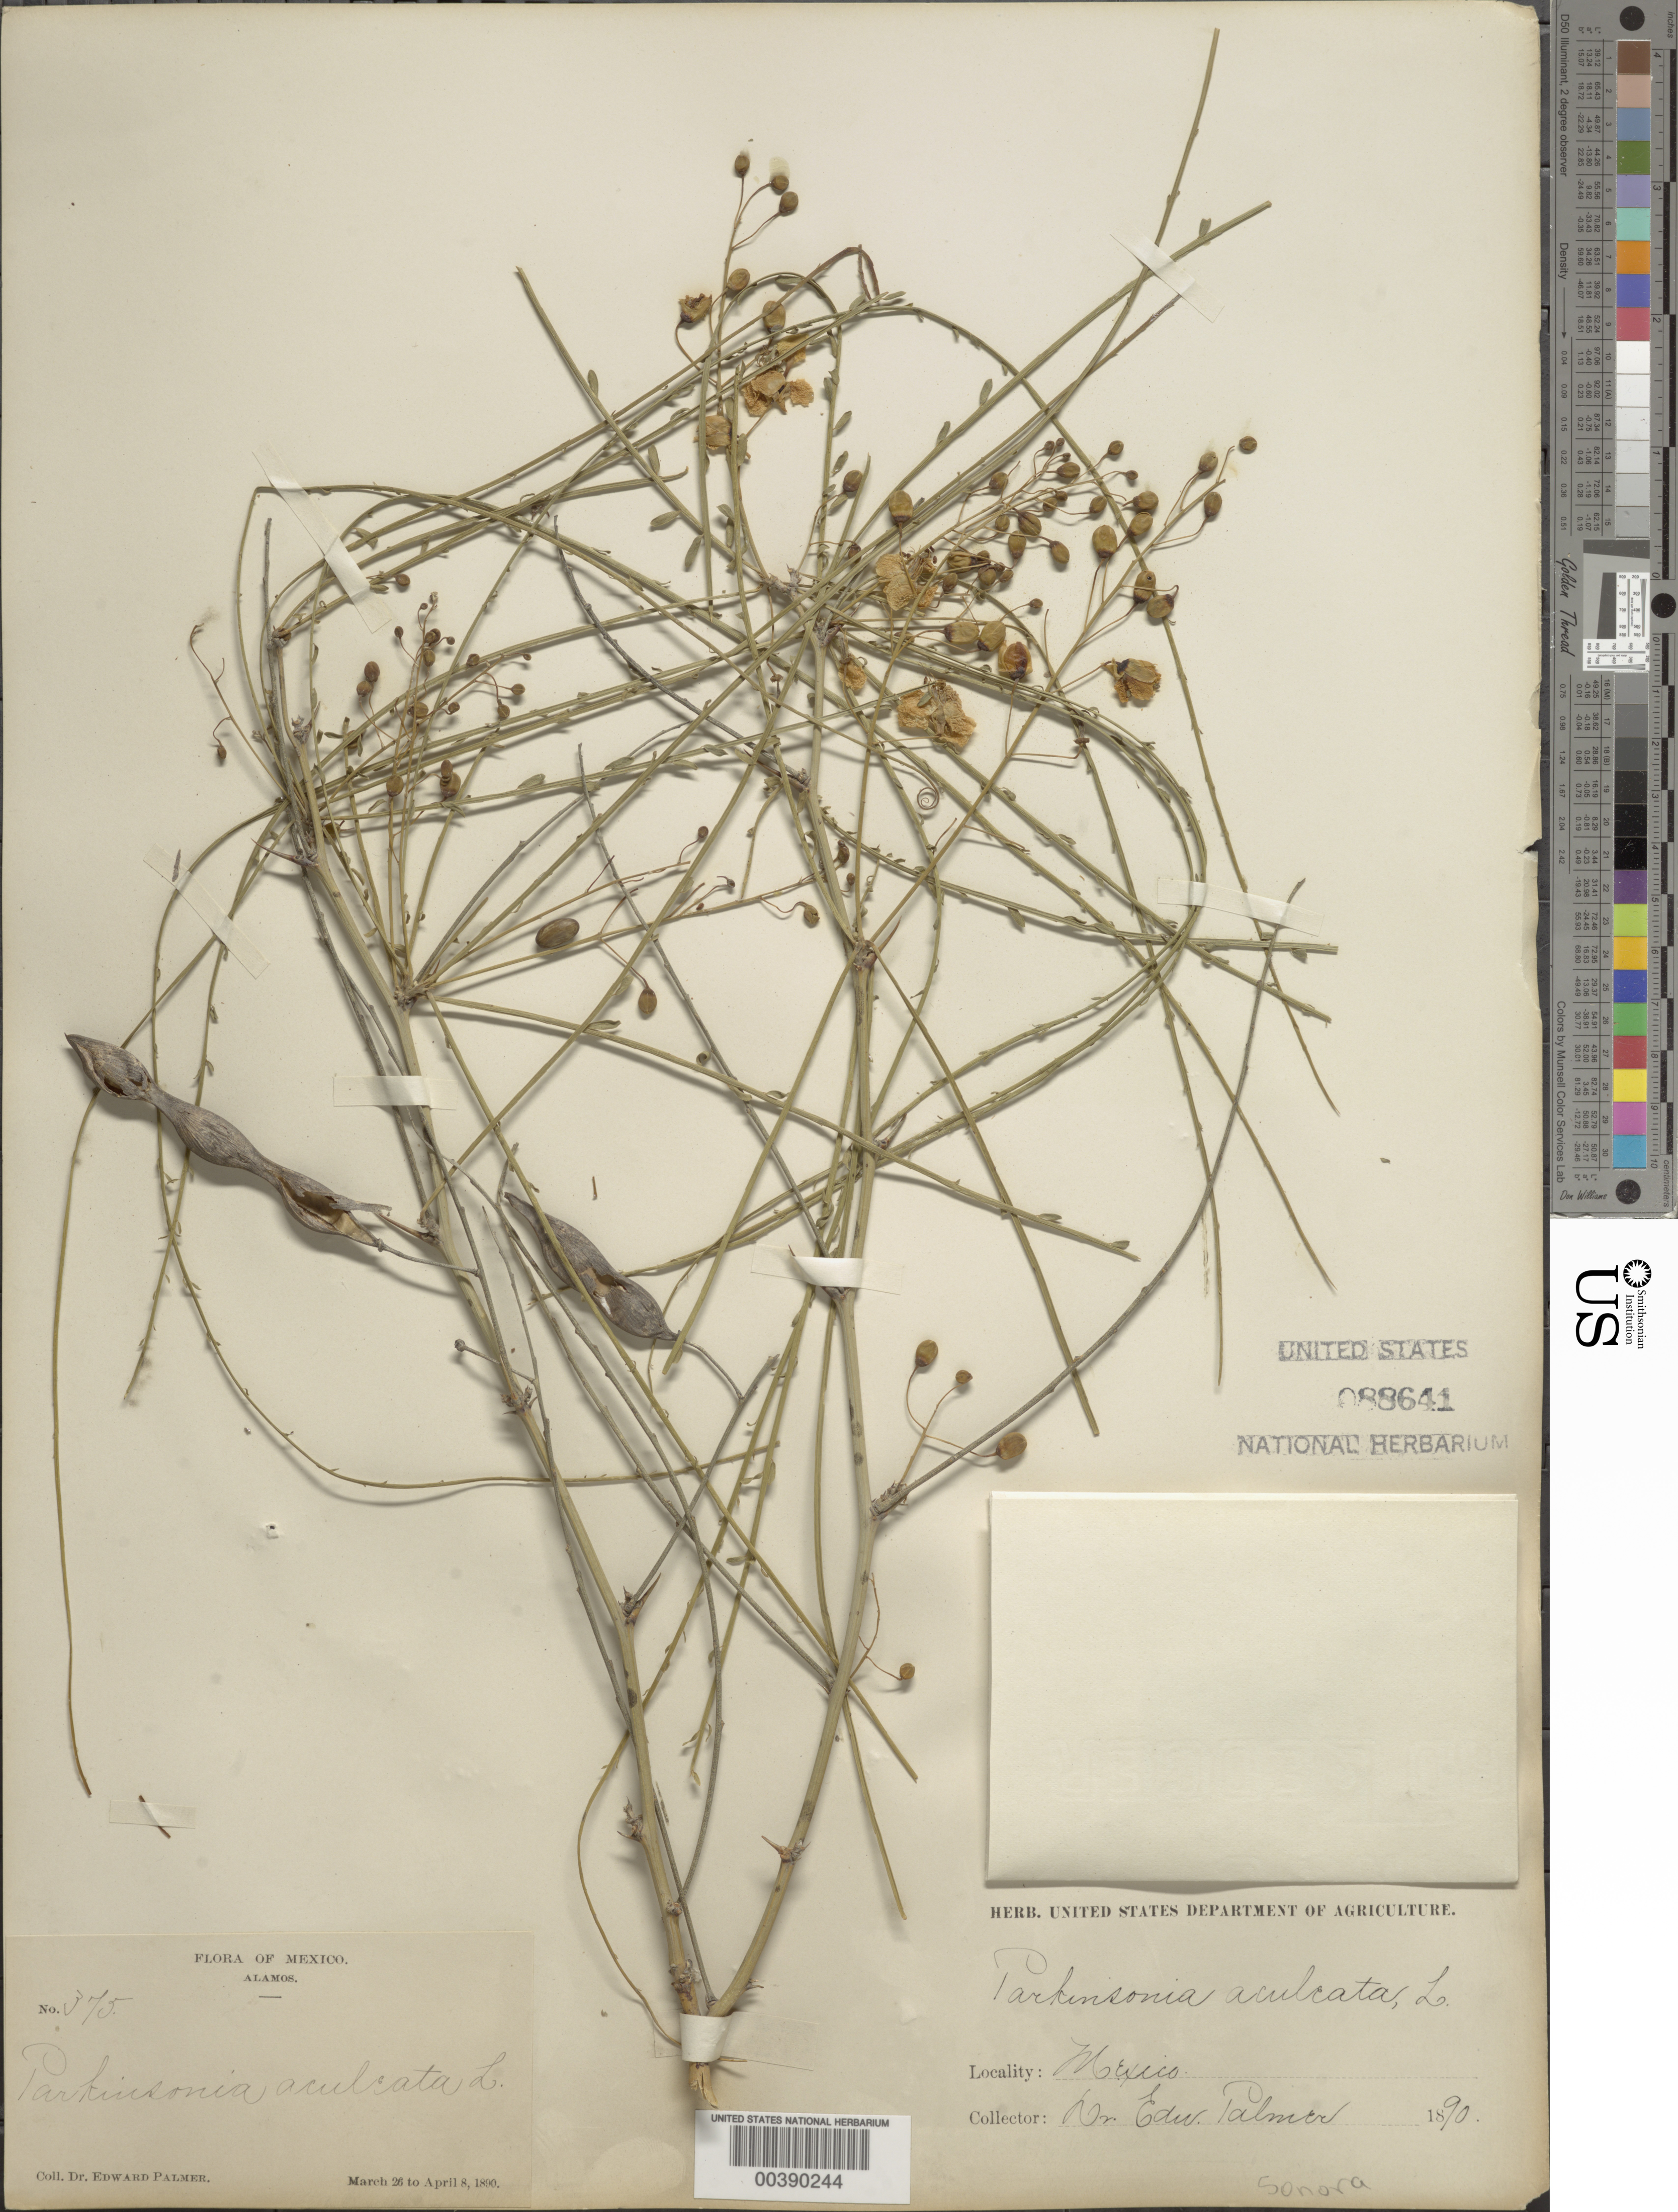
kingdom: Plantae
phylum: Tracheophyta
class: Magnoliopsida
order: Fabales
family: Fabaceae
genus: Parkinsonia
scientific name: Parkinsonia aculeata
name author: L.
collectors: E. Palmer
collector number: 375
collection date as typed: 26 Mar 1890 to 08 Apr 1890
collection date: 1890-03-26/1890-04-08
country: Mexico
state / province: Sonora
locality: Alamos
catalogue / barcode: US 88641